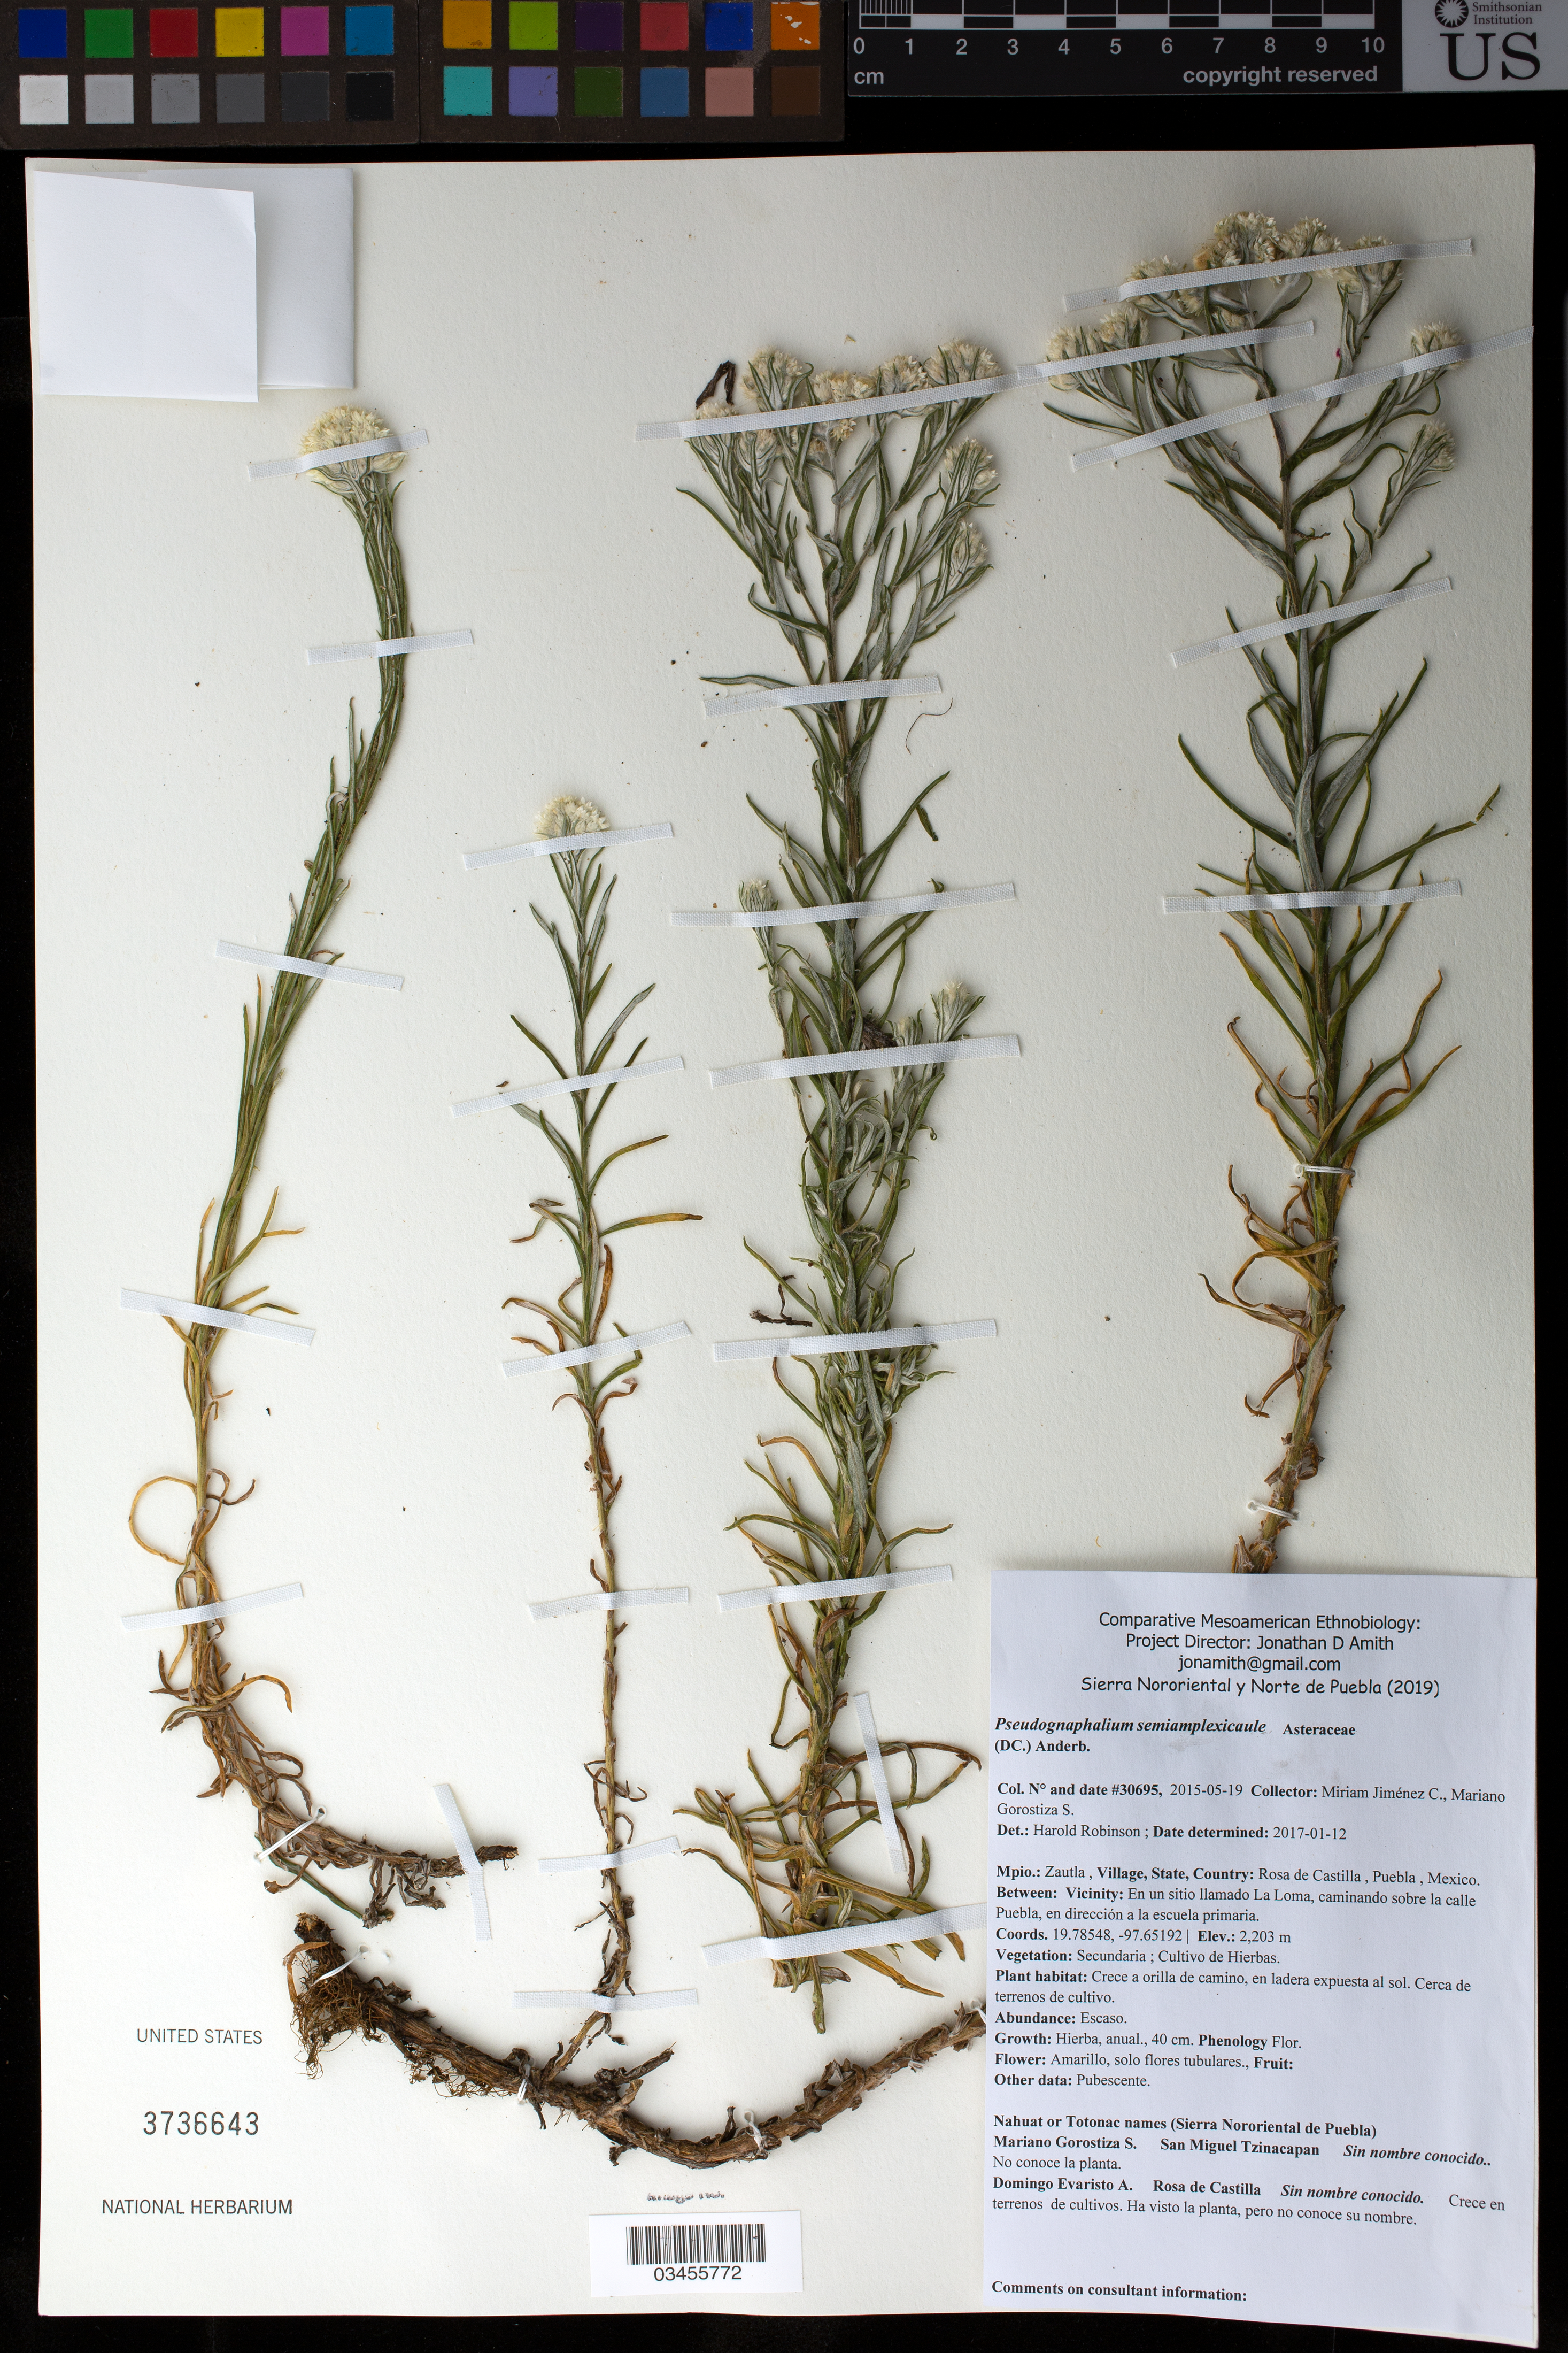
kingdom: Plantae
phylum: Tracheophyta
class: Magnoliopsida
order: Asterales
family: Asteraceae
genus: Pseudognaphalium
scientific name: Pseudognaphalium viscosum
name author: (Kunth) Anderb.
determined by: Nesom, Guy L.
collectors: M. Jiménez Chimil & M. Gorostiza S.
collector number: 30695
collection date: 2015-05-19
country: México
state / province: Puebla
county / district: Zautla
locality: PUEBLO: Rosa de Castilla; LOCALIDAD EXACTA: En un sitio llamado La Loma, caminando sobre la calle Puebla, en dirección a la escuela primaria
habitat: Cultivo de Hierbas | Crece a orilla de camino, en ladera expuesta al sol. Cerca de terrenos de cultivo .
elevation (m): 2203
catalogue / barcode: US 3736643